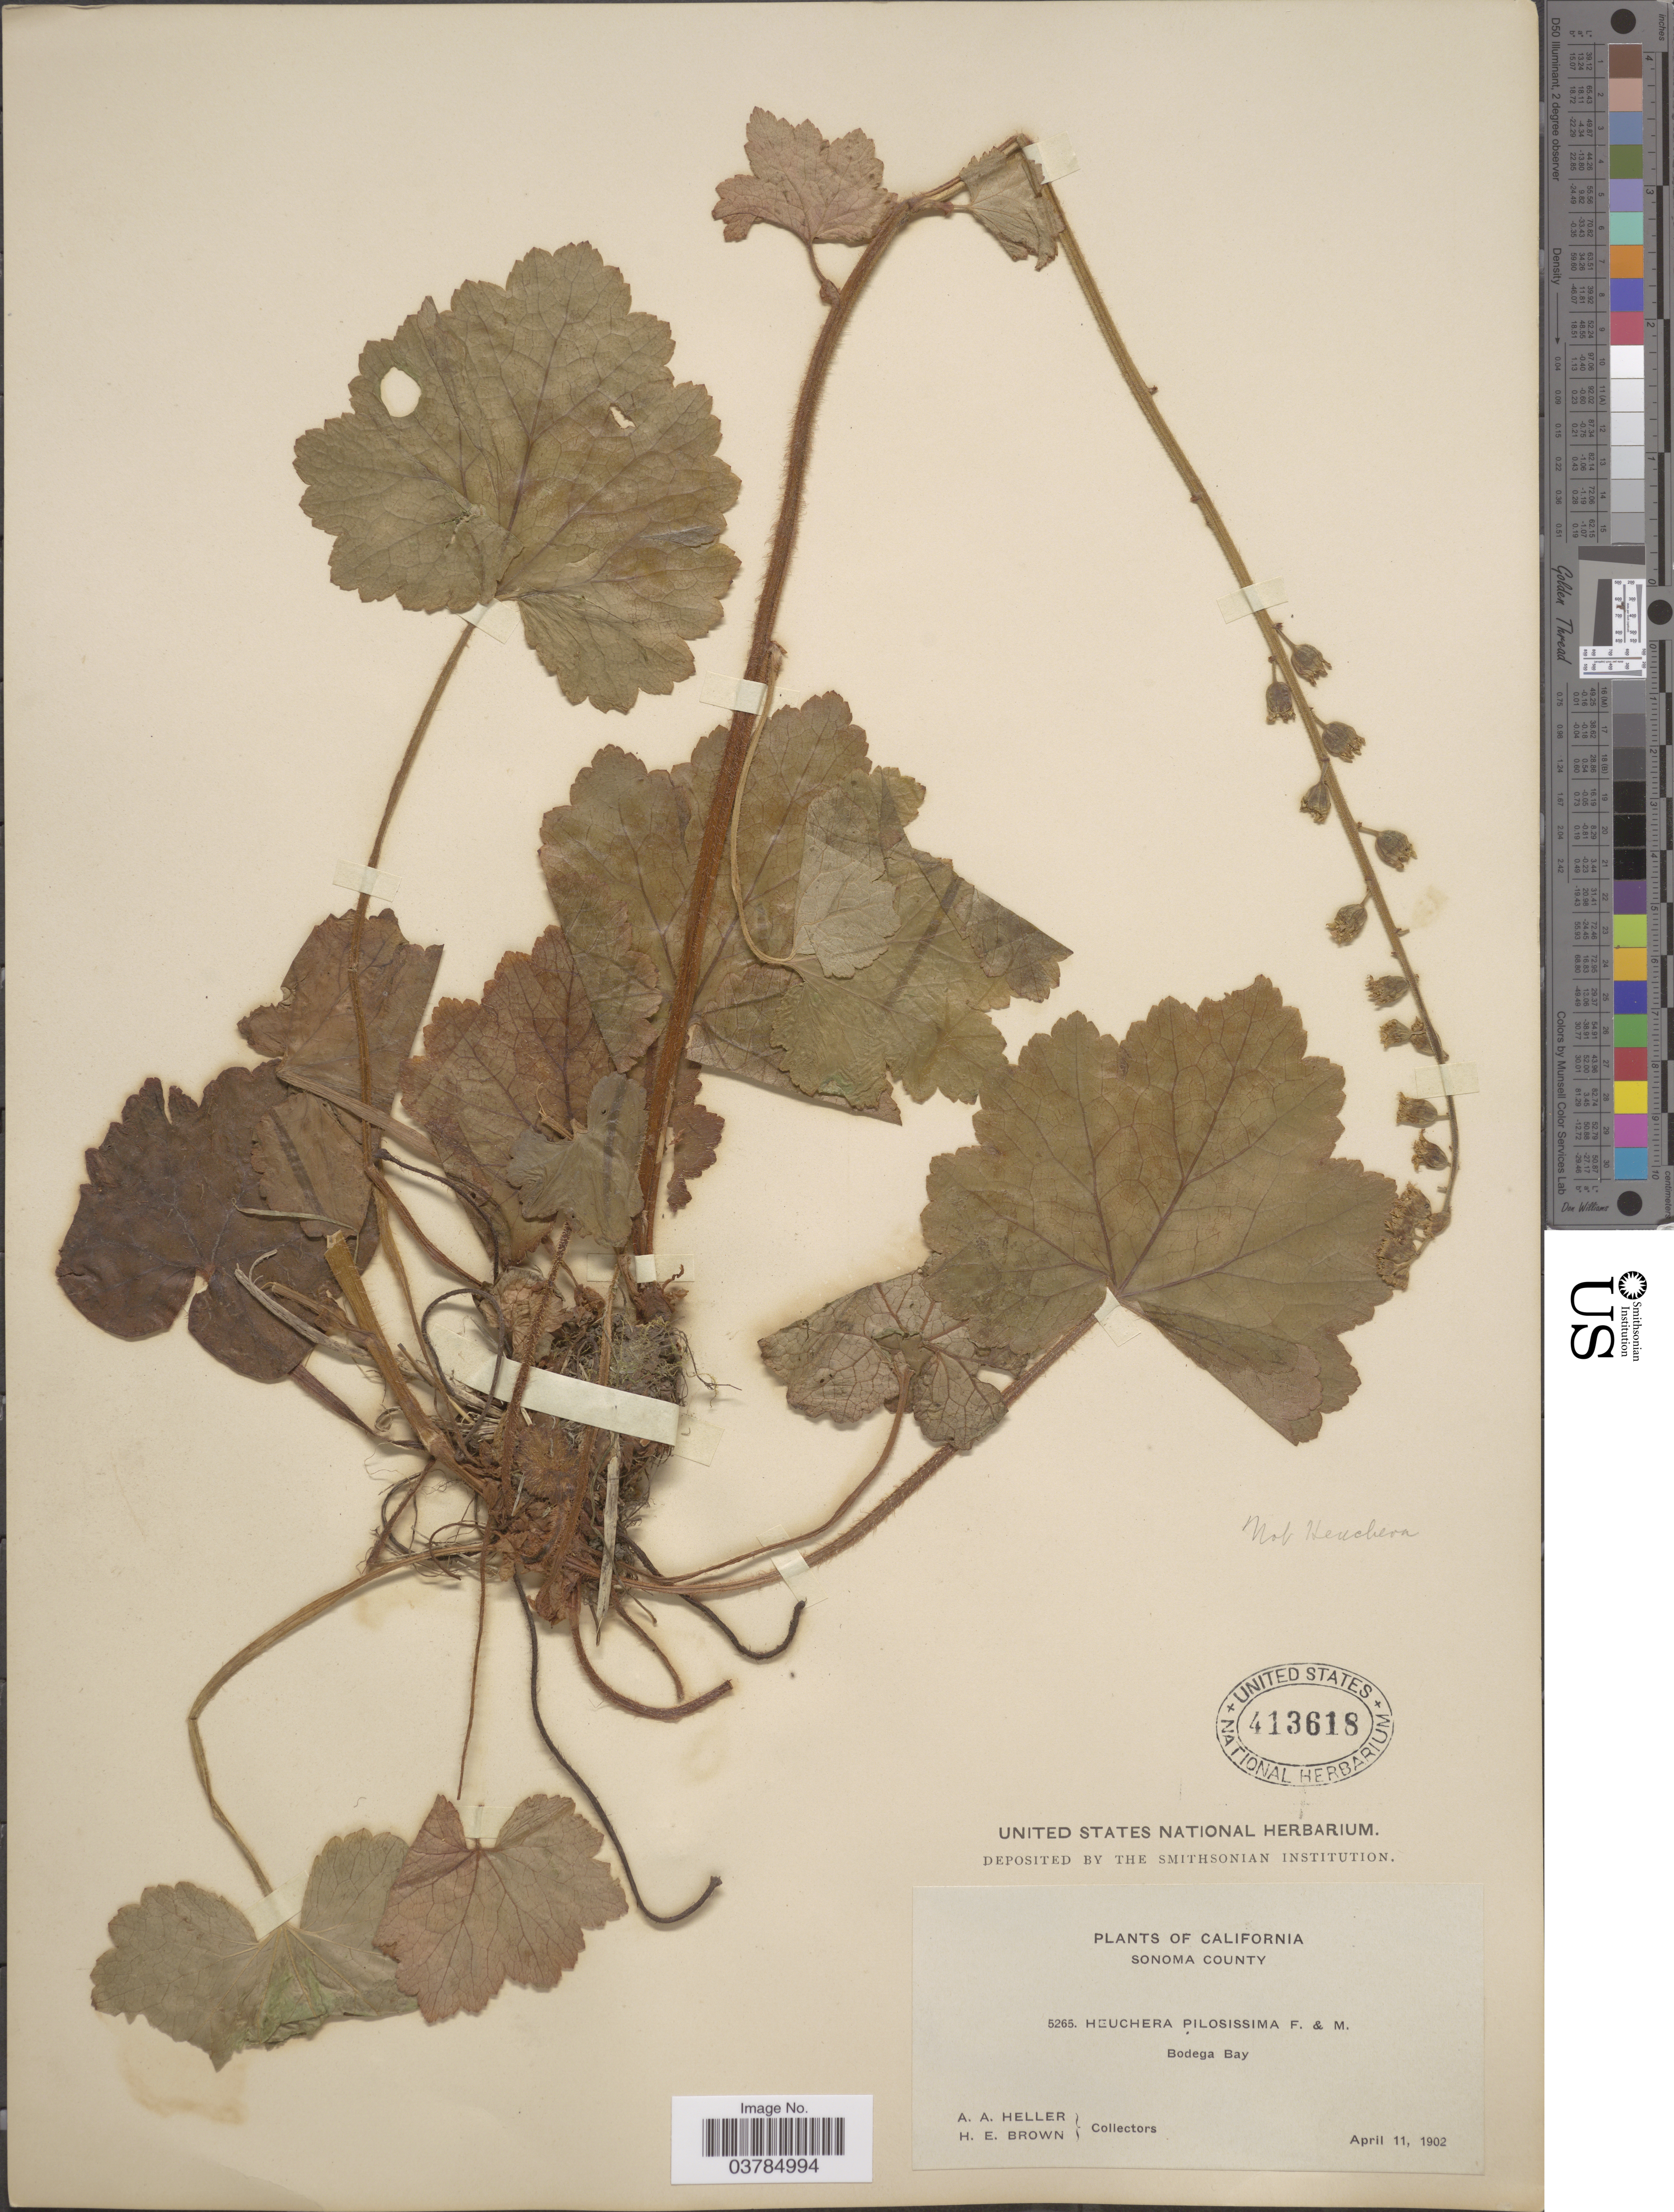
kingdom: Plantae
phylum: Tracheophyta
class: Magnoliopsida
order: Saxifragales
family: Saxifragaceae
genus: Heuchera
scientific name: Heuchera pilosissima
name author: Fisch. & C.A. Mey.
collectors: A. A. Heller & H. E. Brown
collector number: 5265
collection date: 1902-04-11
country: United States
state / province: California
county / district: Sonoma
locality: Sonoma County. Bodega Bay.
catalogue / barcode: US 413618